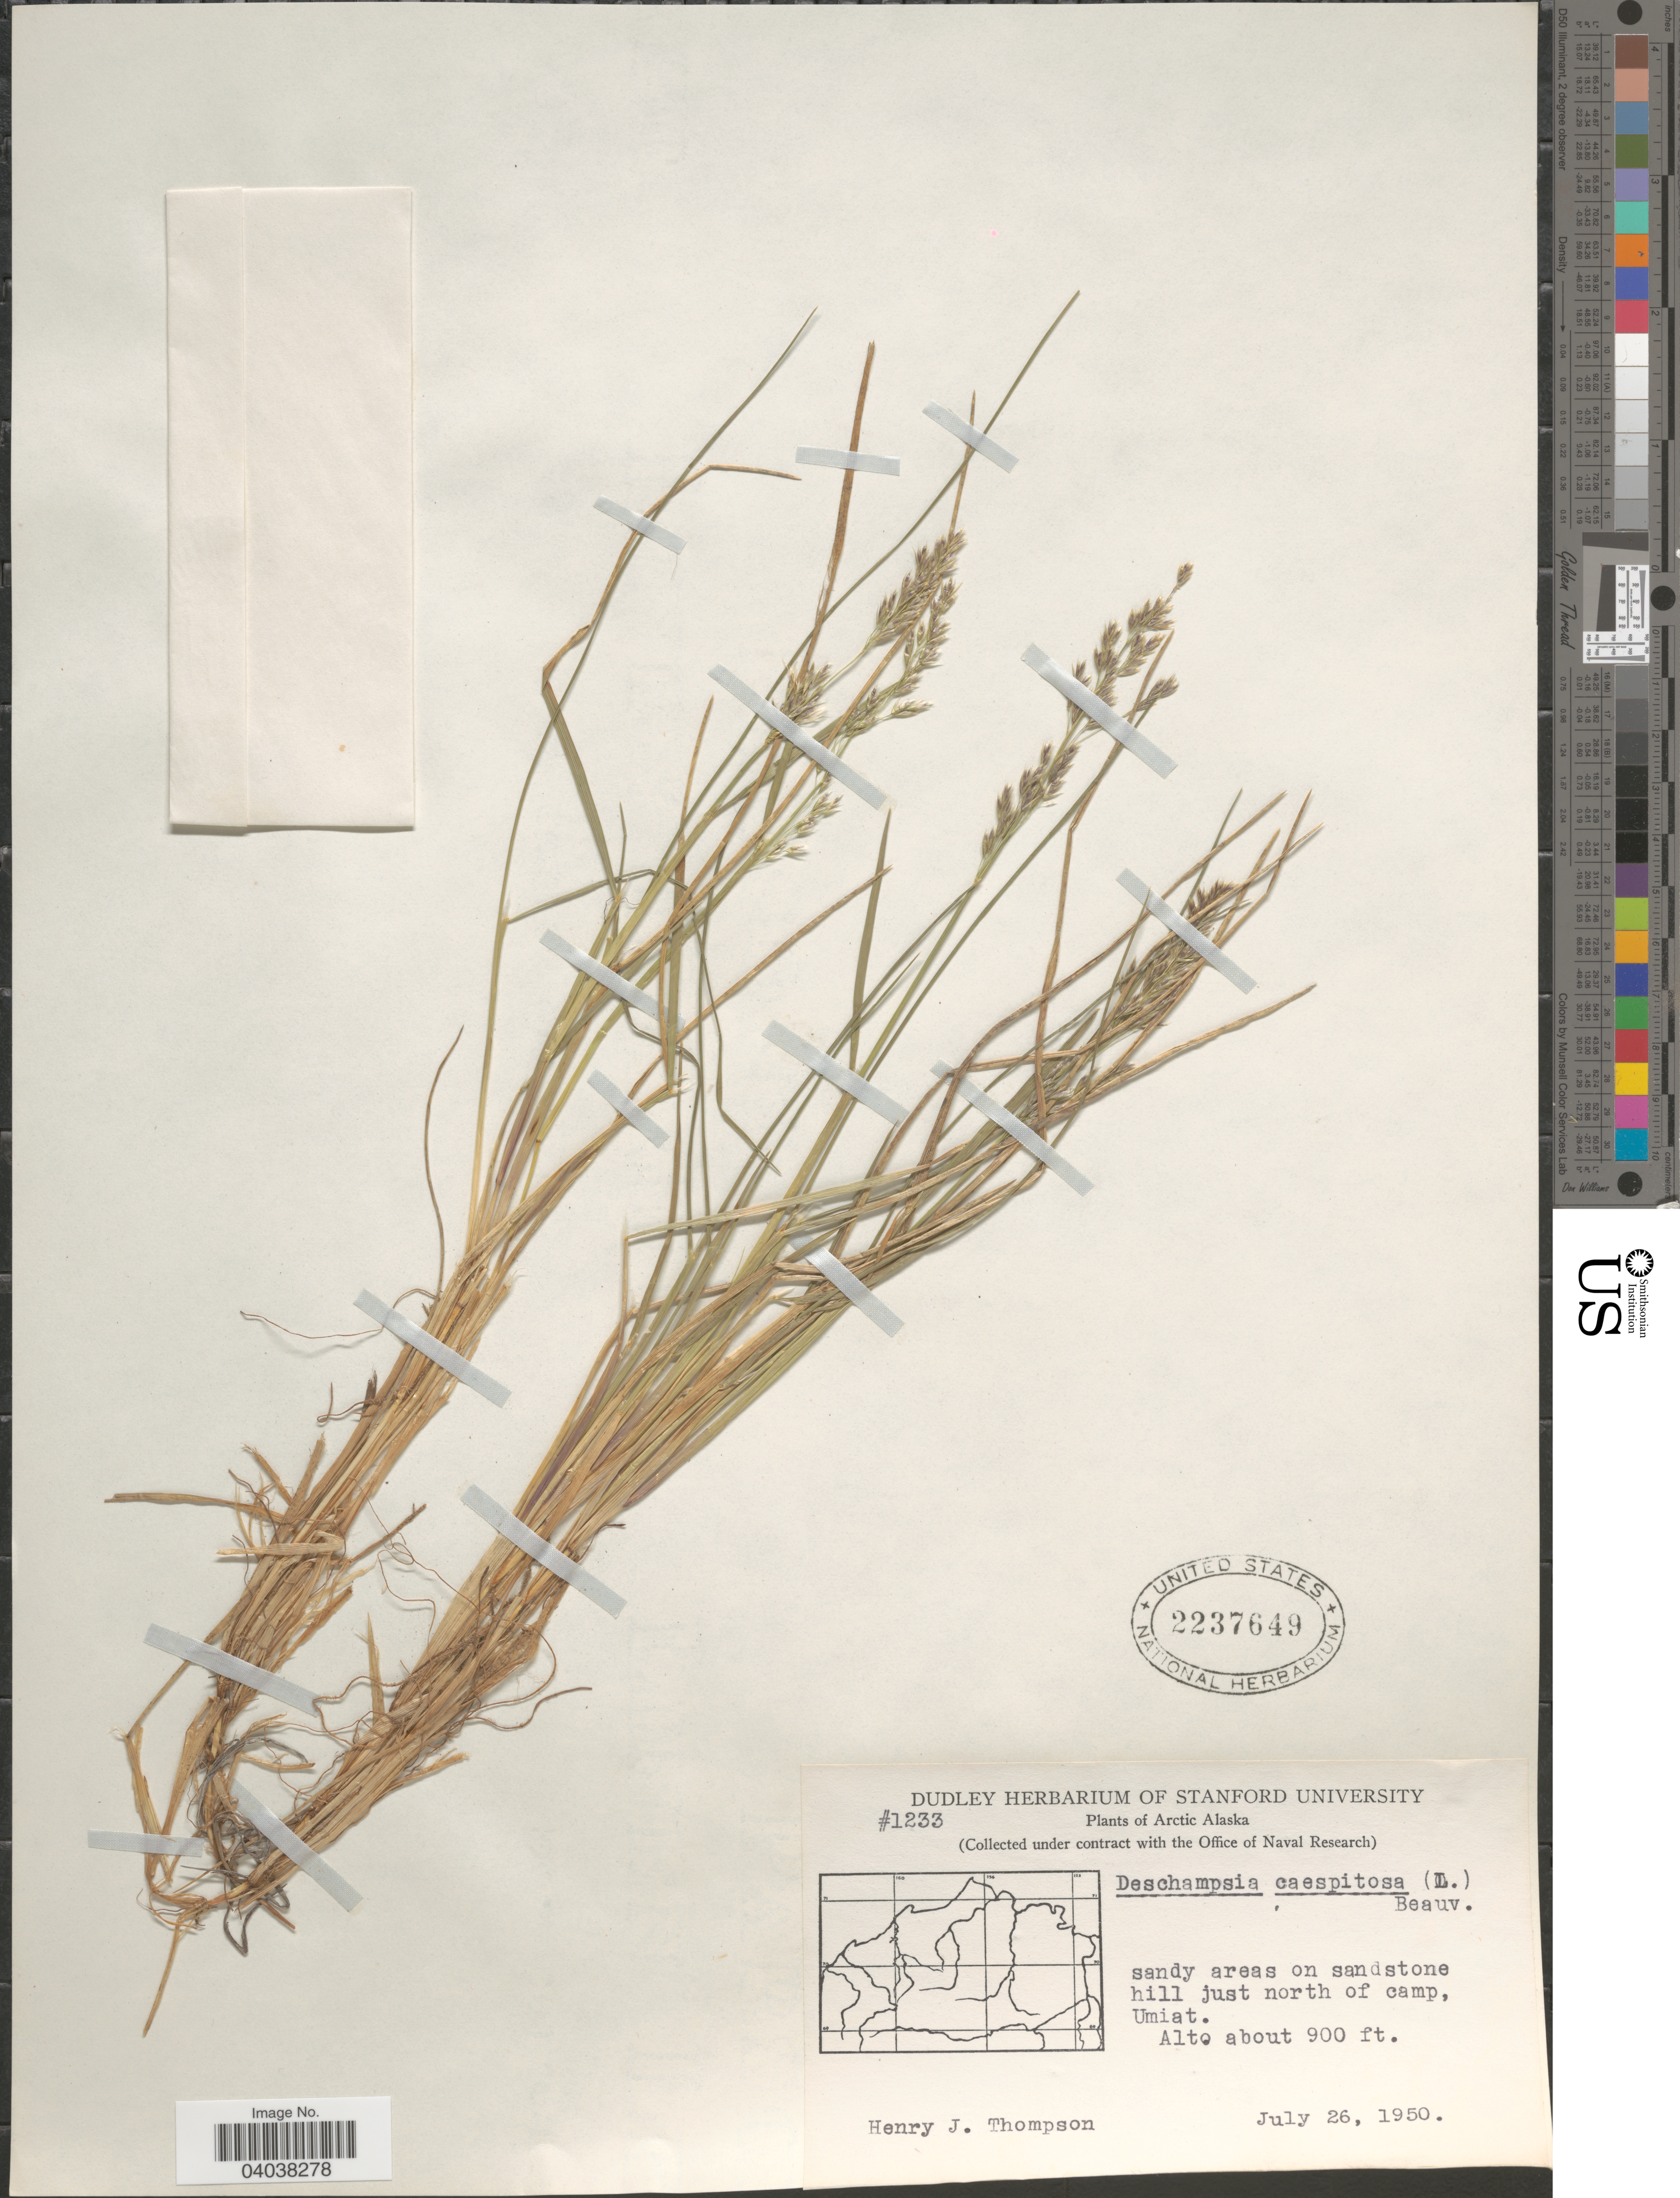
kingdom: Plantae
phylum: Tracheophyta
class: Liliopsida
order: Poales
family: Poaceae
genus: Deschampsia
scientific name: Deschampsia cespitosa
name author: (L.) P. Beauv.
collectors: H. J. Thompson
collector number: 1233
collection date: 1950-07-26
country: United States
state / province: Alaska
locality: Arctic Alaska. Sandy areas on sandstone hill just north of camp, Umiat.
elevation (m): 274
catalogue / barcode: US 2237649